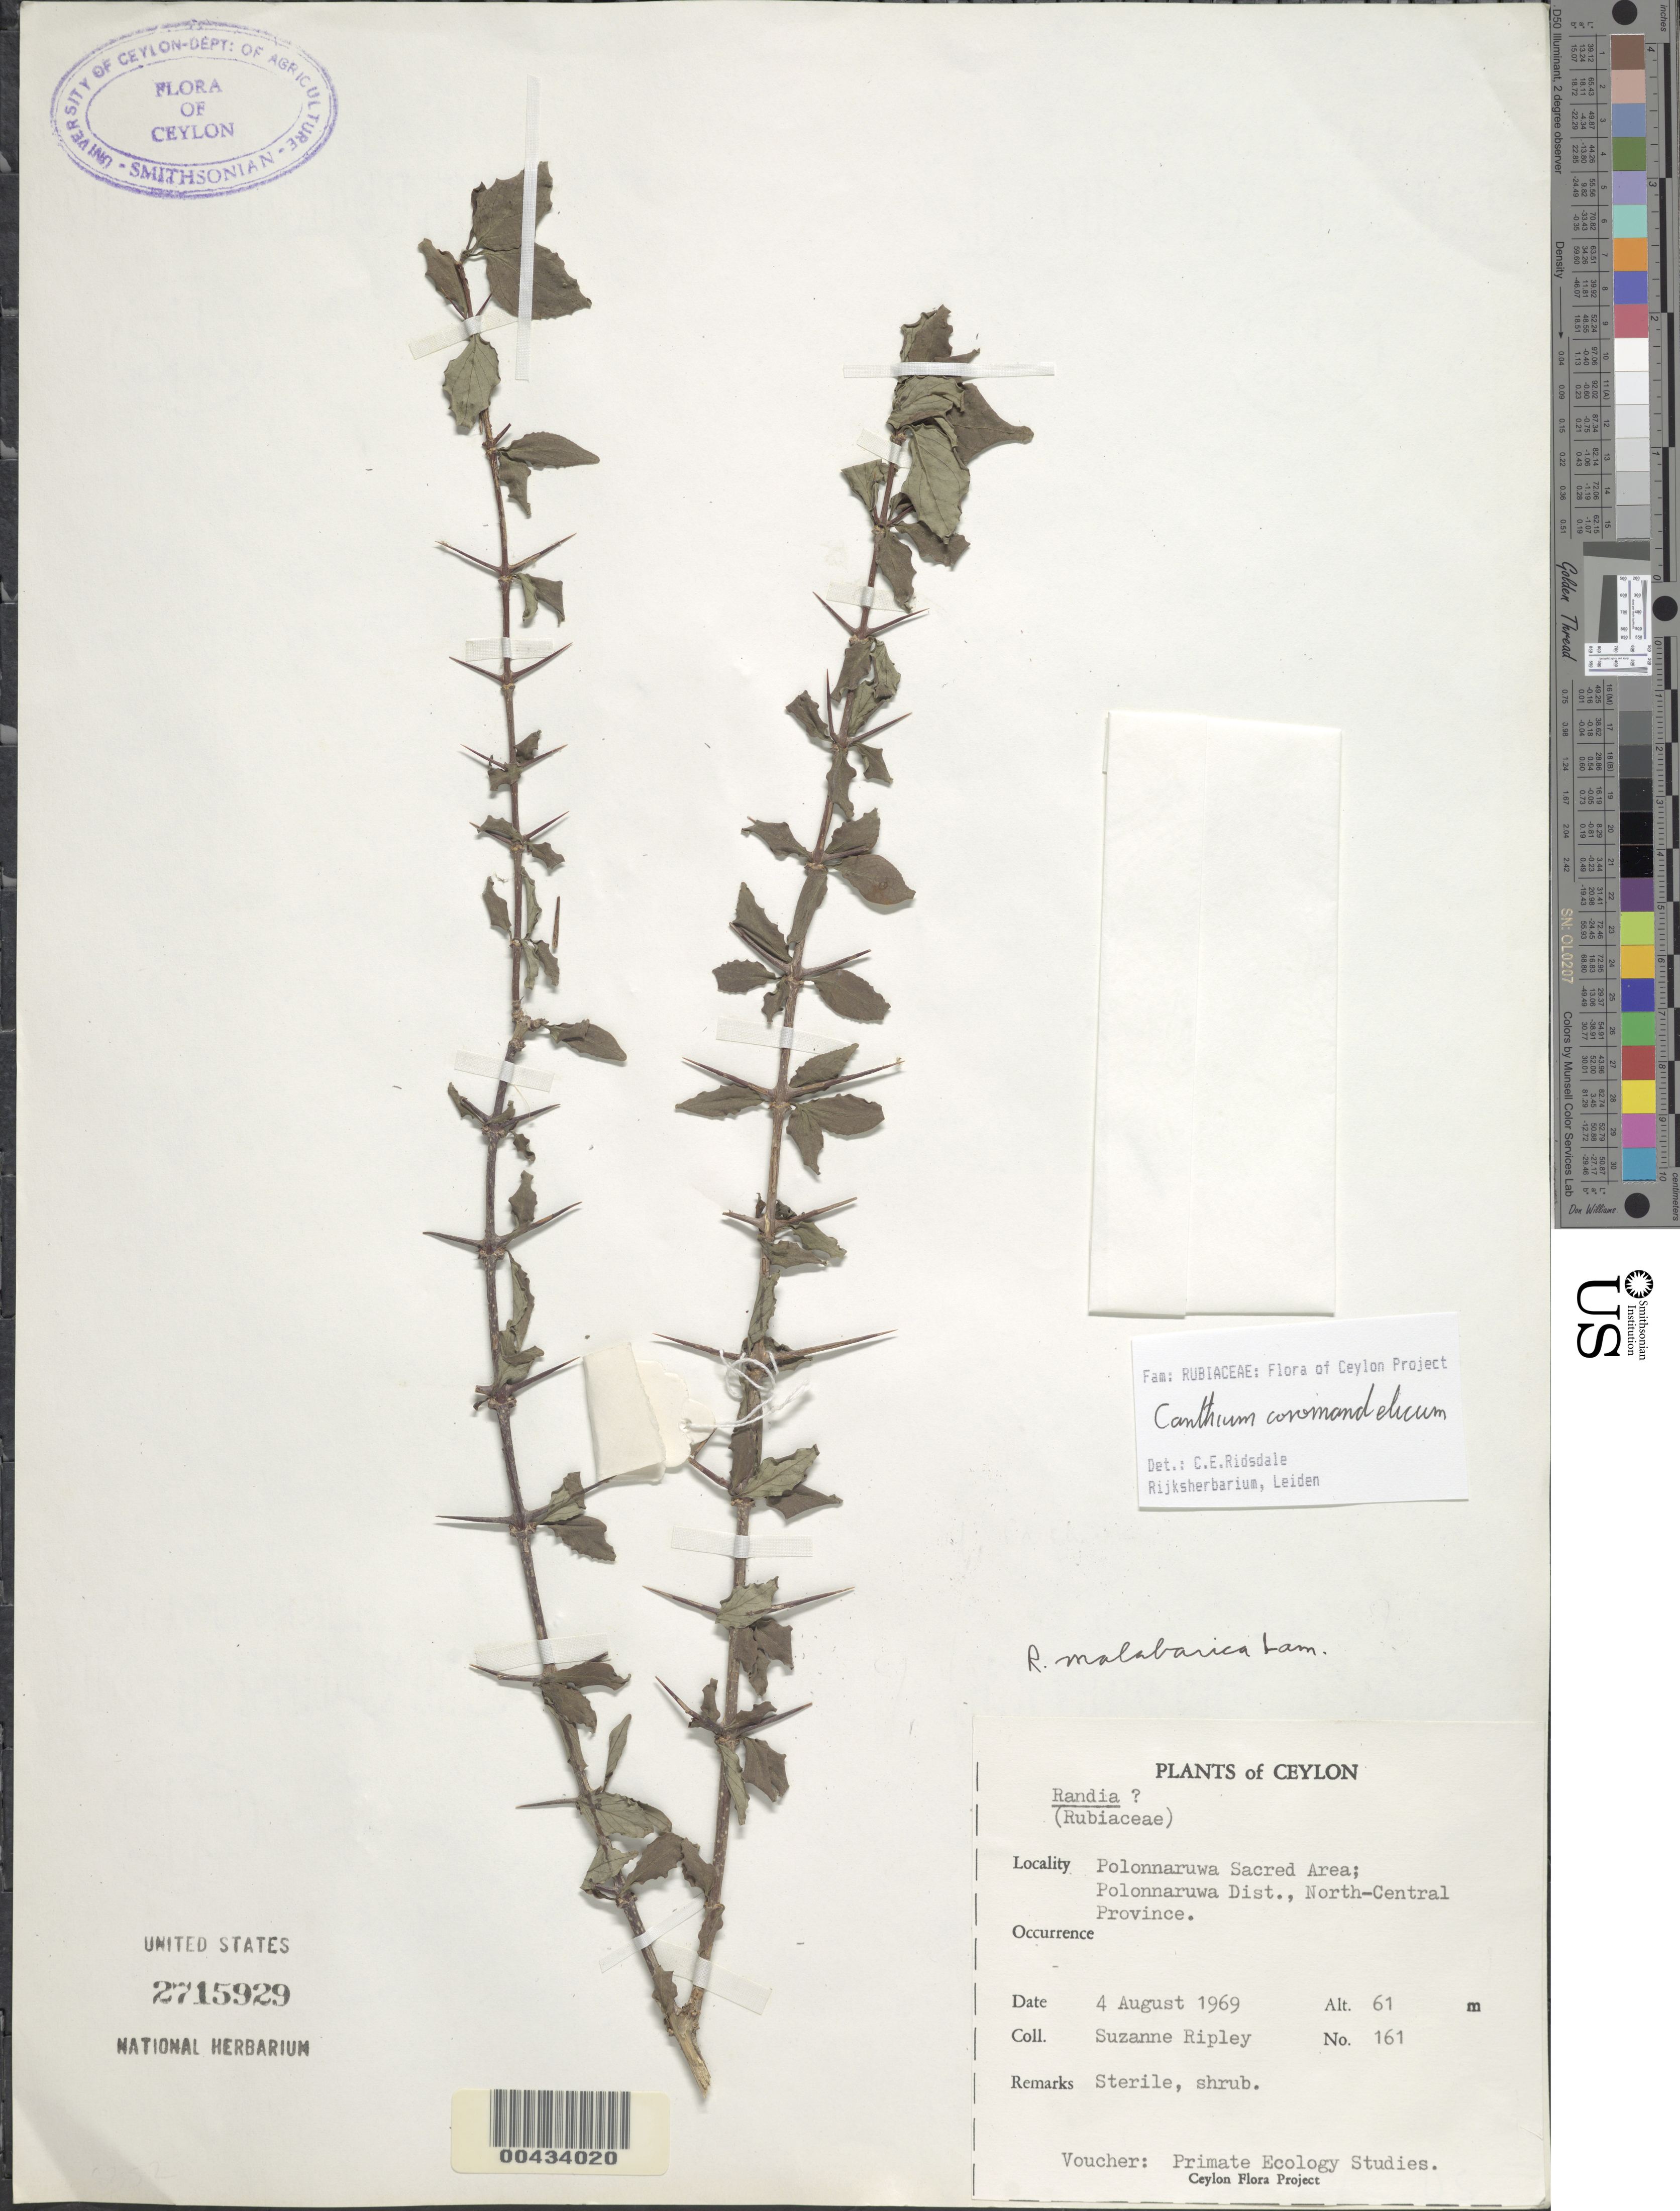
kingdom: Plantae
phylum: Tracheophyta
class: Magnoliopsida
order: Gentianales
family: Rubiaceae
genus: Canthium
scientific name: Canthium coromandelicum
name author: (Burm. f.) Alston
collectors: S. Ripley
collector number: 161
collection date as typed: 04 Aug 1969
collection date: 1969-08-04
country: Sri Lanka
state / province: North Central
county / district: Polonnaruwa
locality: Polonnaruwa Sacred Area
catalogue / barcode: US 2715929